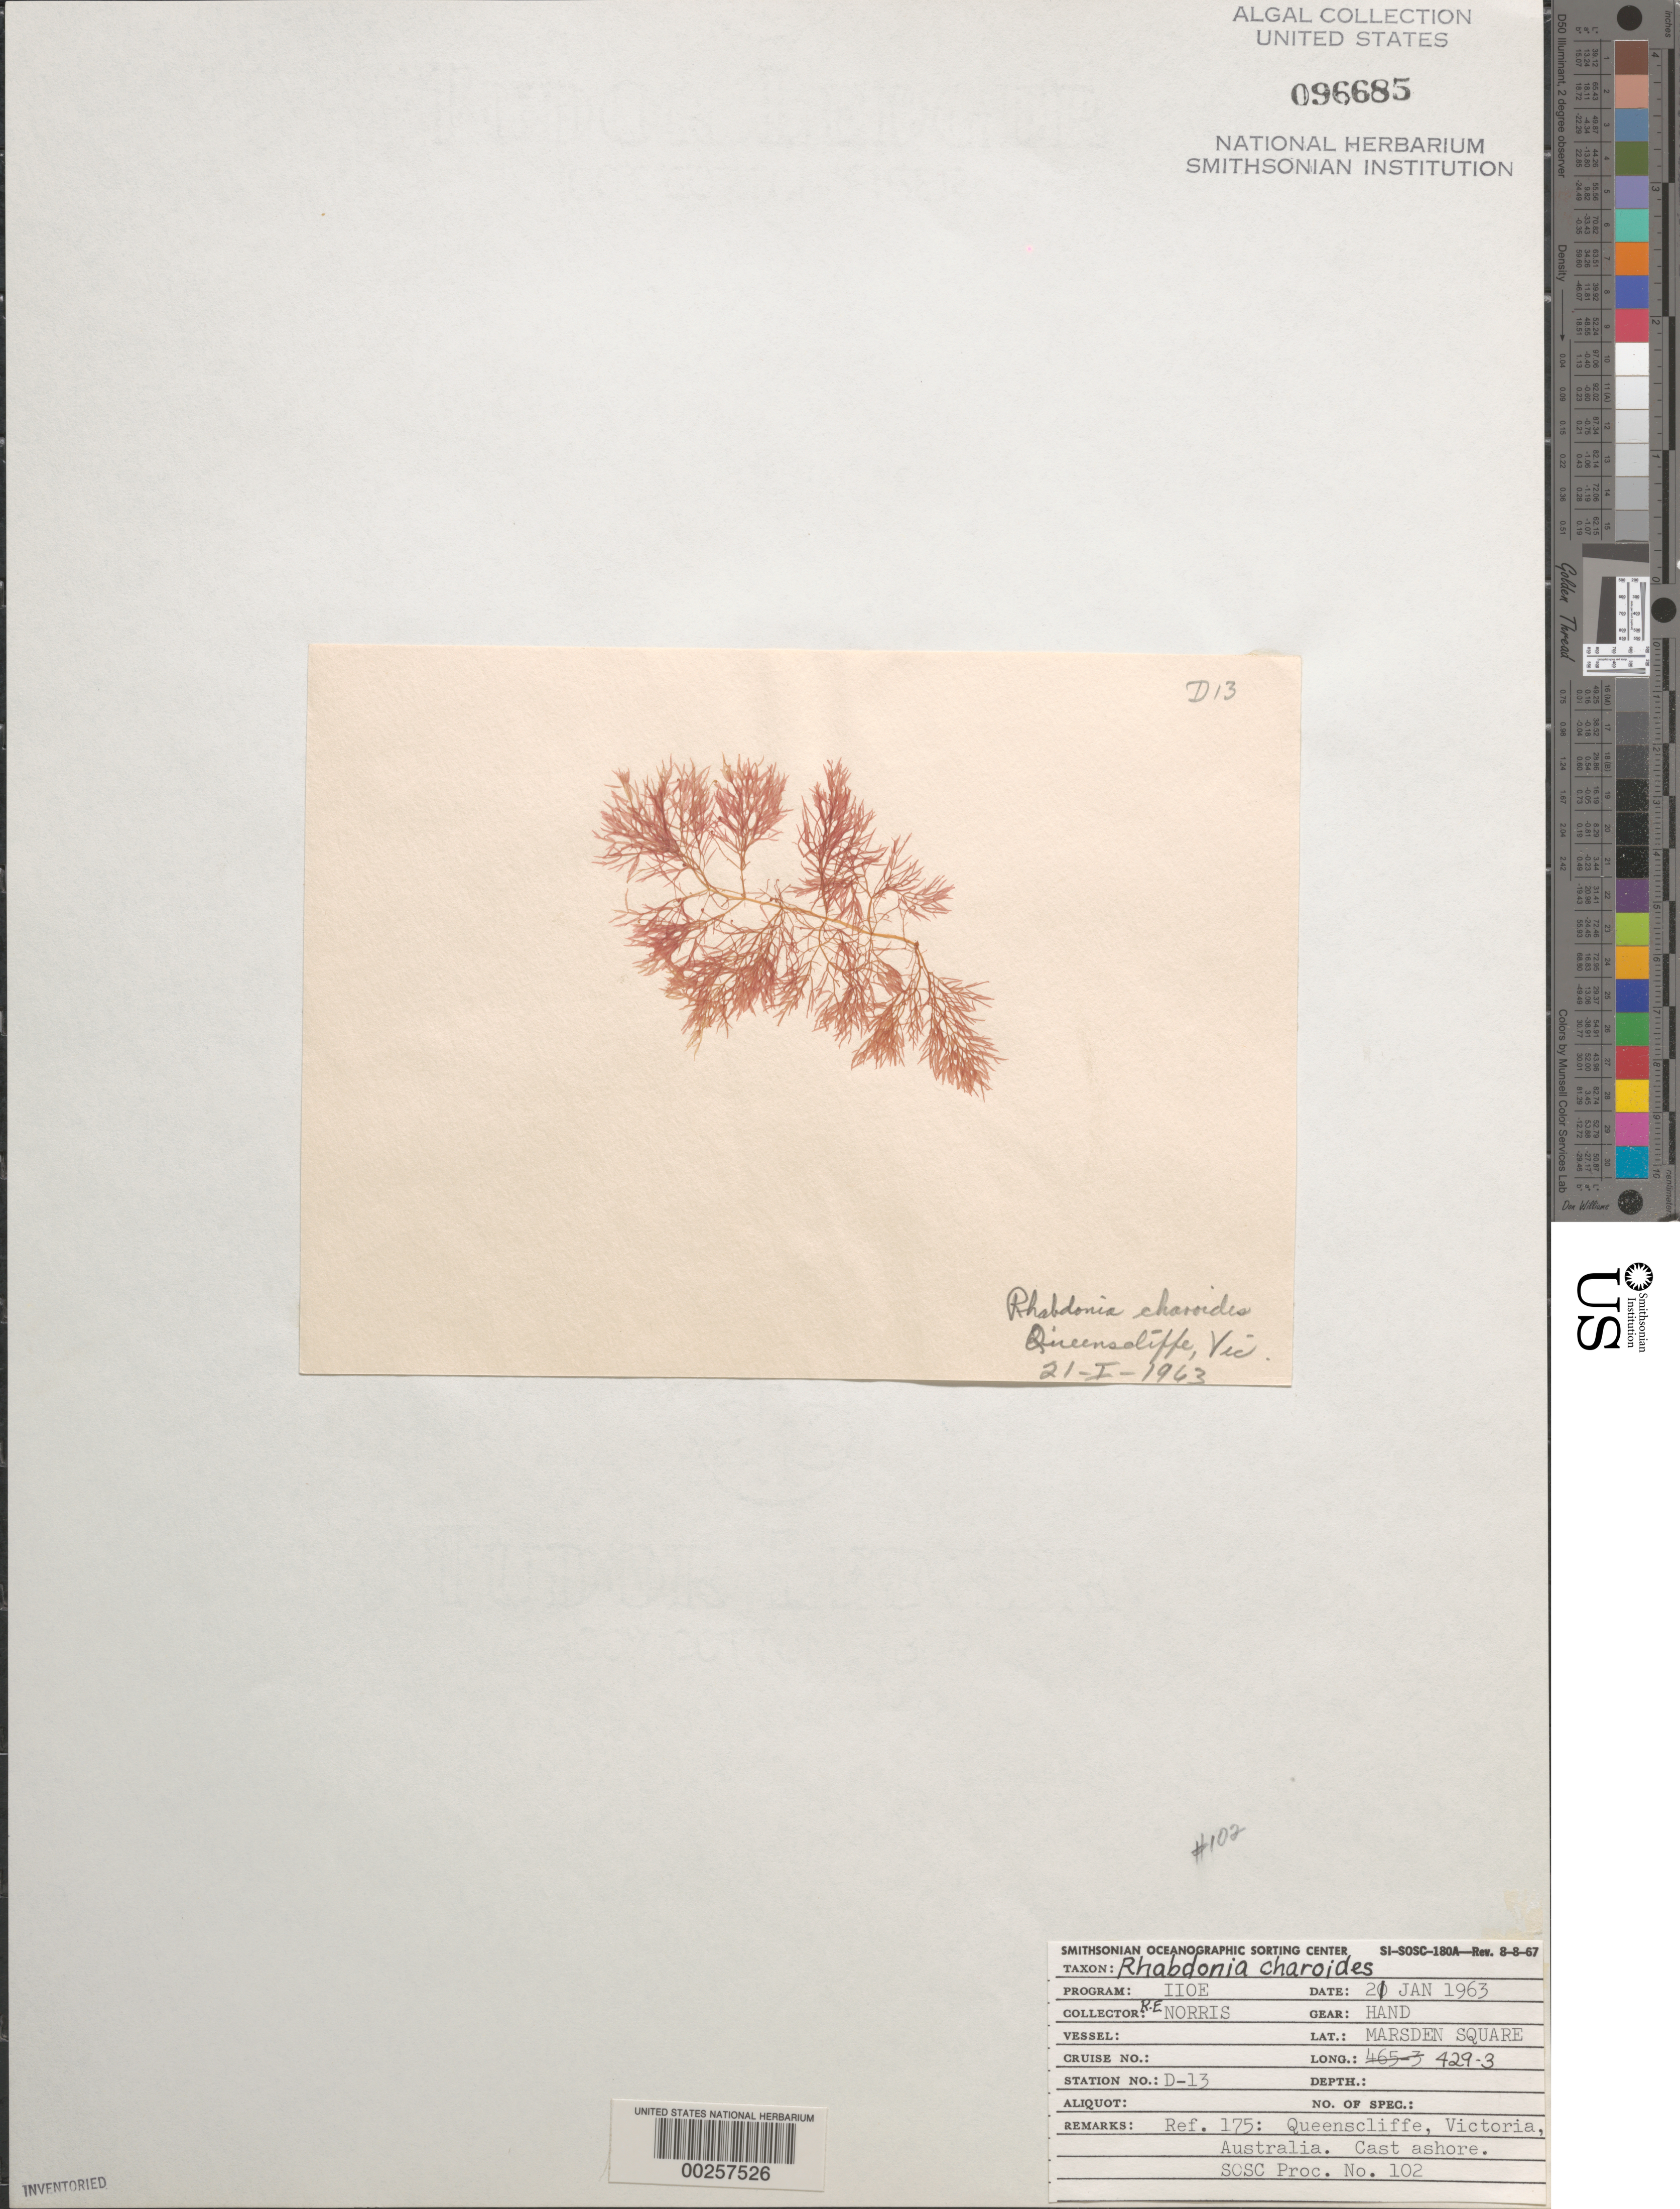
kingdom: Plantae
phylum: Rhodophyta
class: Florideophyceae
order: Gigartinales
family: Cystocloniaceae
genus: Austroclonium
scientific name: Austroclonium charoides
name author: (Harvey) Min-Thein & Womersley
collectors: R. E. Norris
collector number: Station D-13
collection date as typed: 21 Jan 1963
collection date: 1963-01-21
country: Australia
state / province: Victoria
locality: Queenscliffe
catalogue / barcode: US 96685